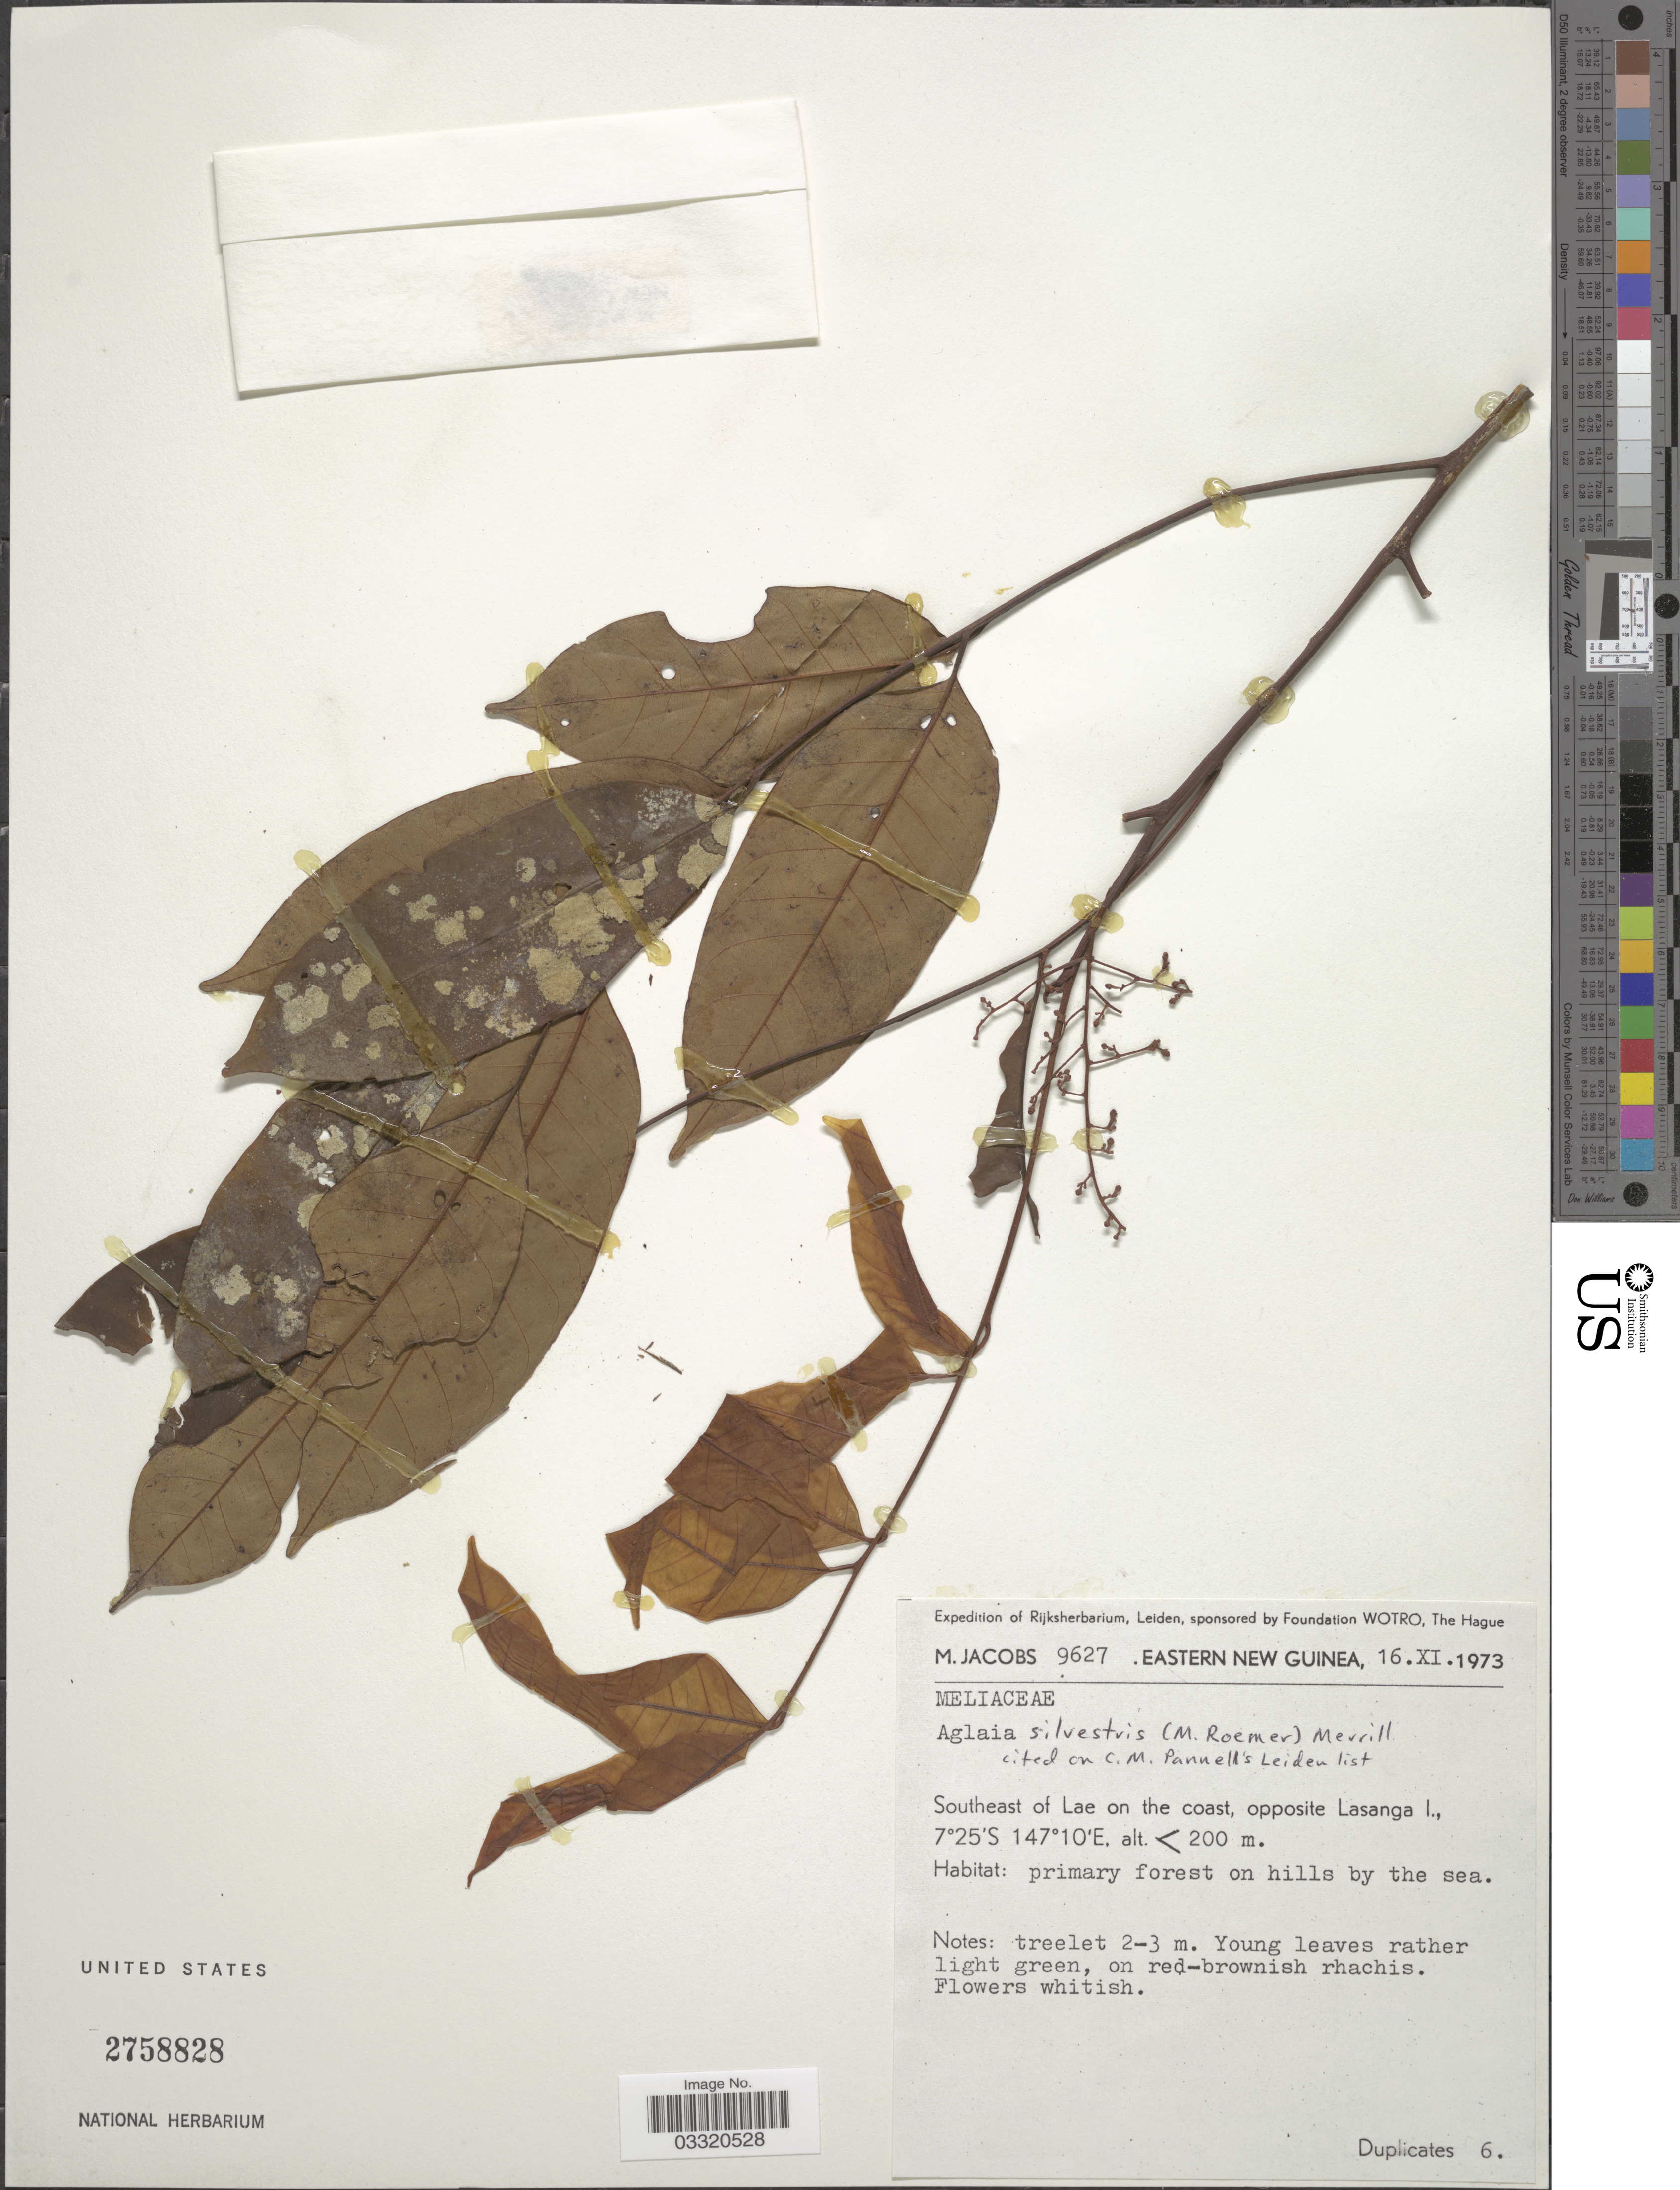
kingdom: Plantae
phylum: Tracheophyta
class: Magnoliopsida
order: Sapindales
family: Meliaceae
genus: Aglaia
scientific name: Aglaia silvestris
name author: (M. Roem.) Merr.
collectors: M. Jacobs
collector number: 9627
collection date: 1973-11-16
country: Papua New Guinea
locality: Eastern New Guinea. Southeast of Lae on the coast, opposite Lasanga I.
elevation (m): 200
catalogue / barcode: US 2758828